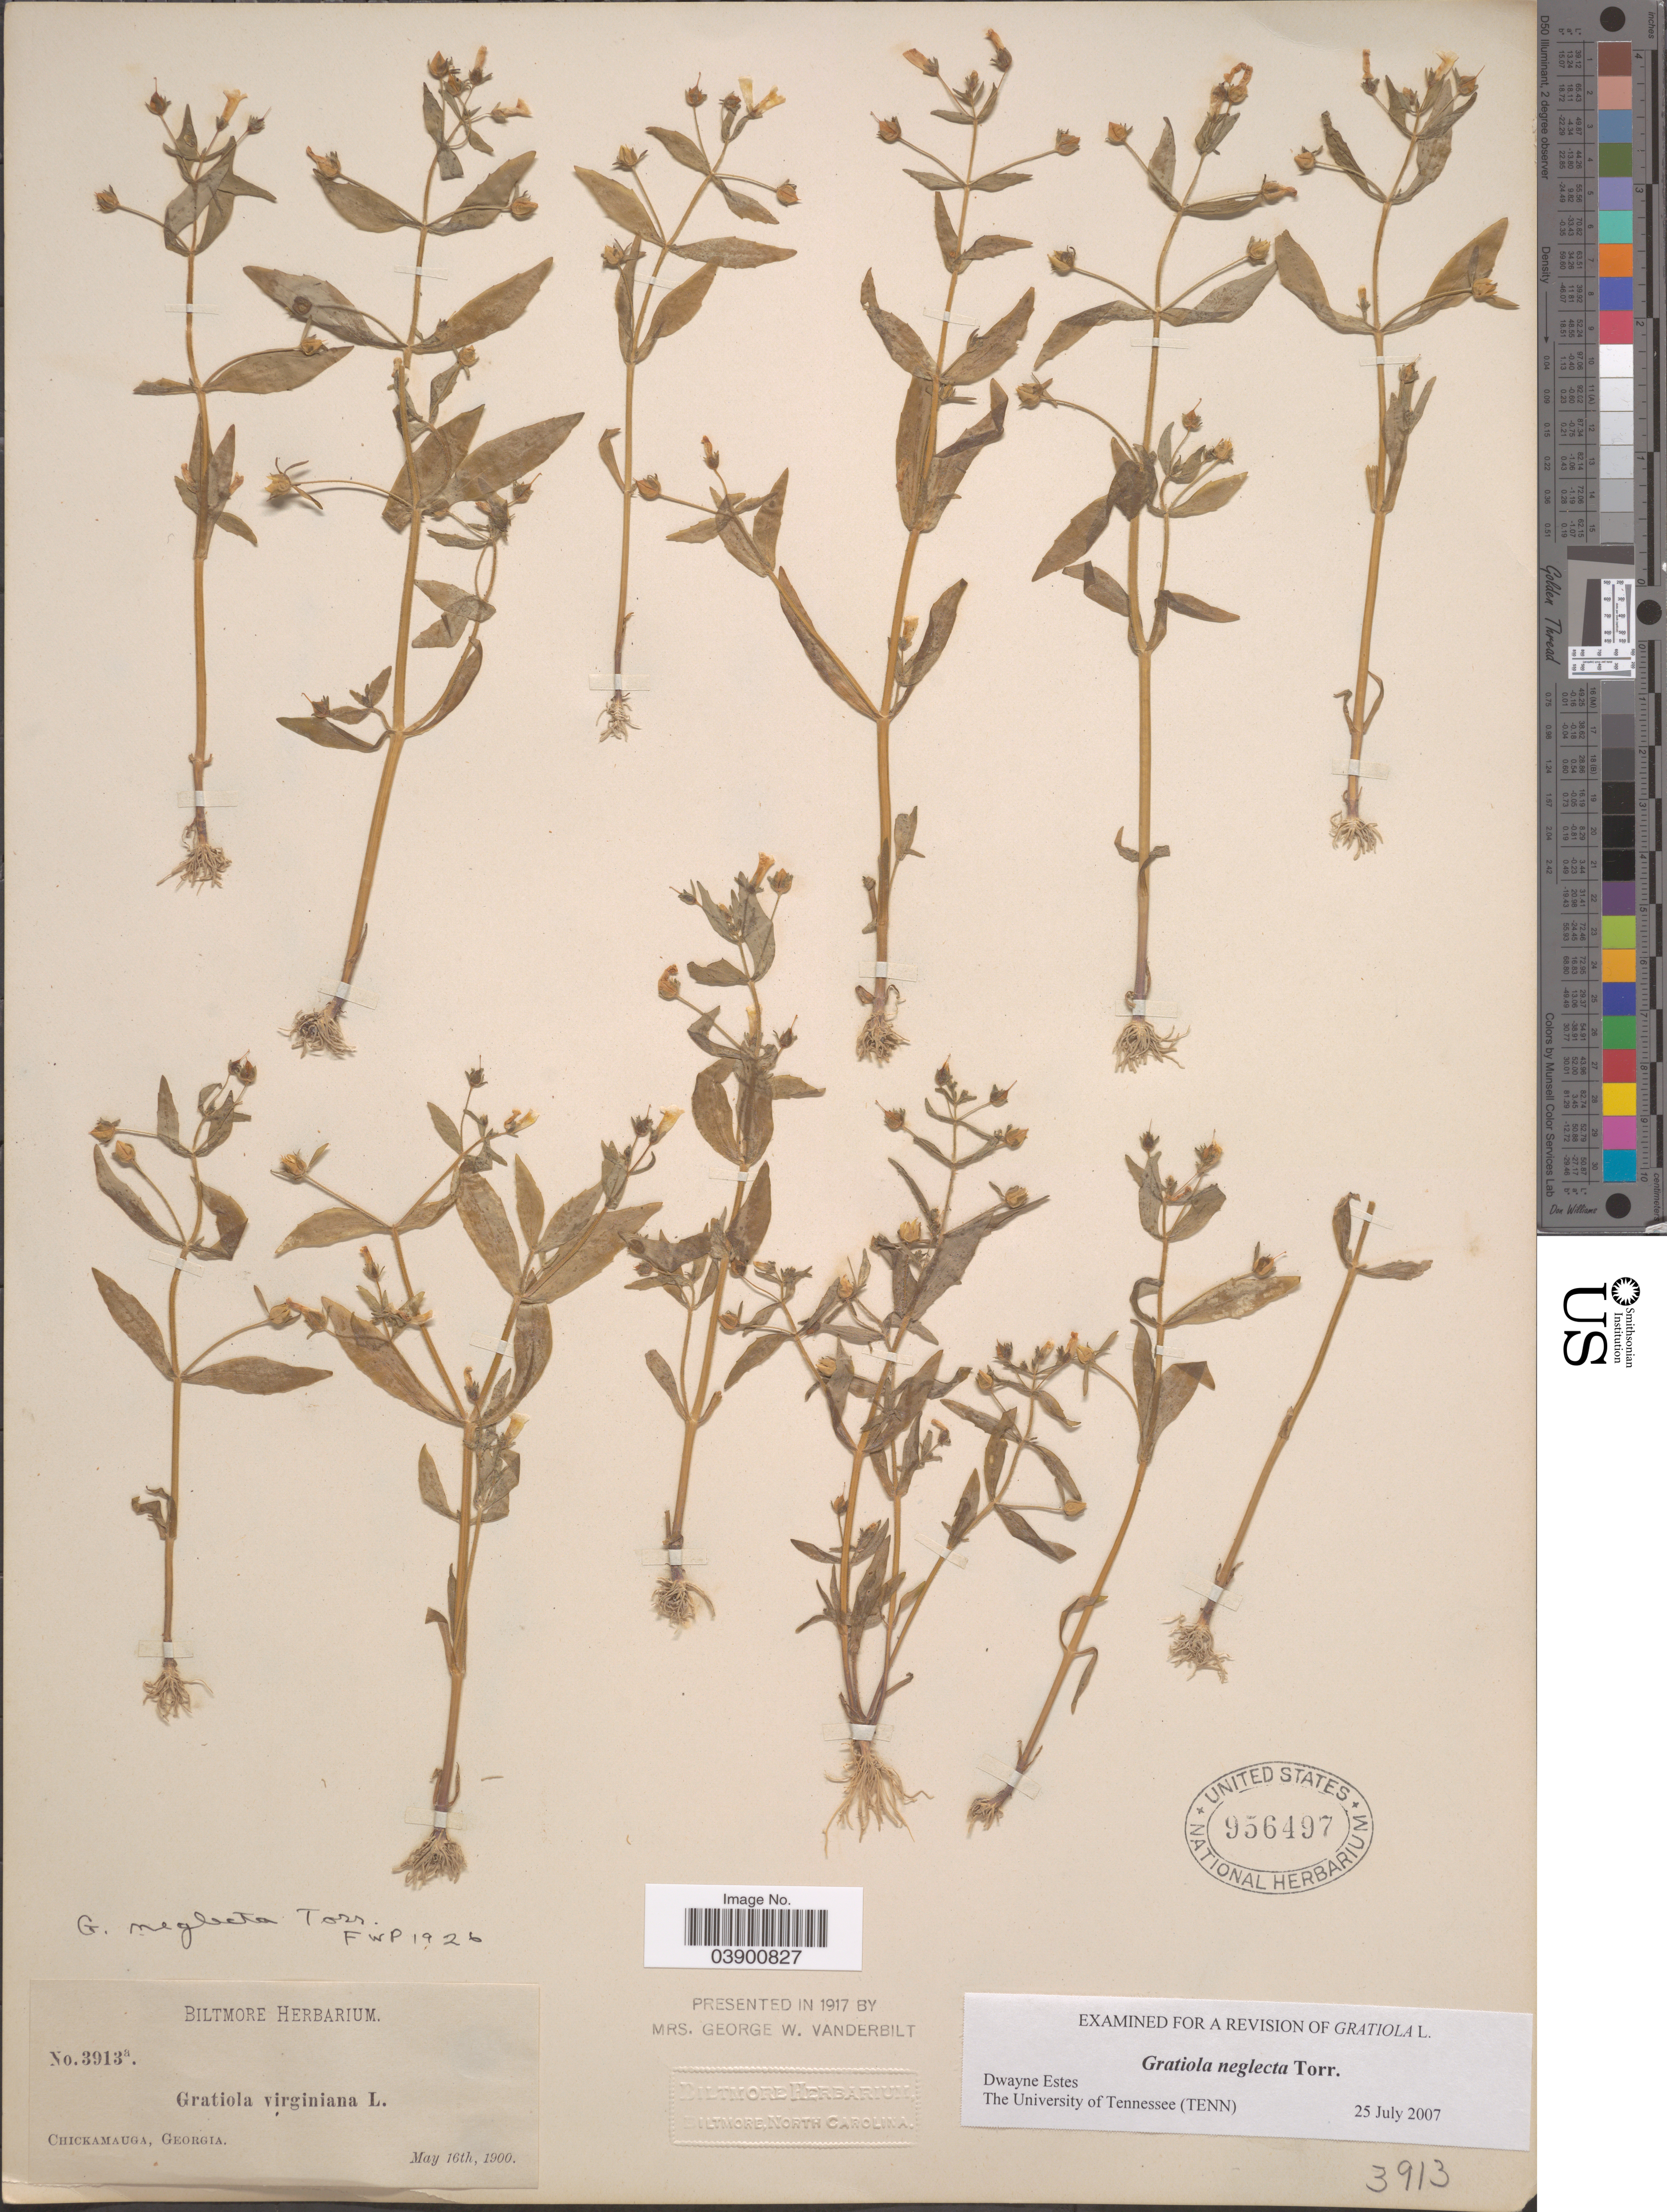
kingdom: Plantae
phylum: Tracheophyta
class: Magnoliopsida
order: Lamiales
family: Plantaginaceae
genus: Gratiola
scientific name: Gratiola neglecta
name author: Torr.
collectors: ex herb. Biltmore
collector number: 3913a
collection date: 1900-05-16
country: United States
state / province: Georgia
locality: Chickamauga.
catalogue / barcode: US 956497